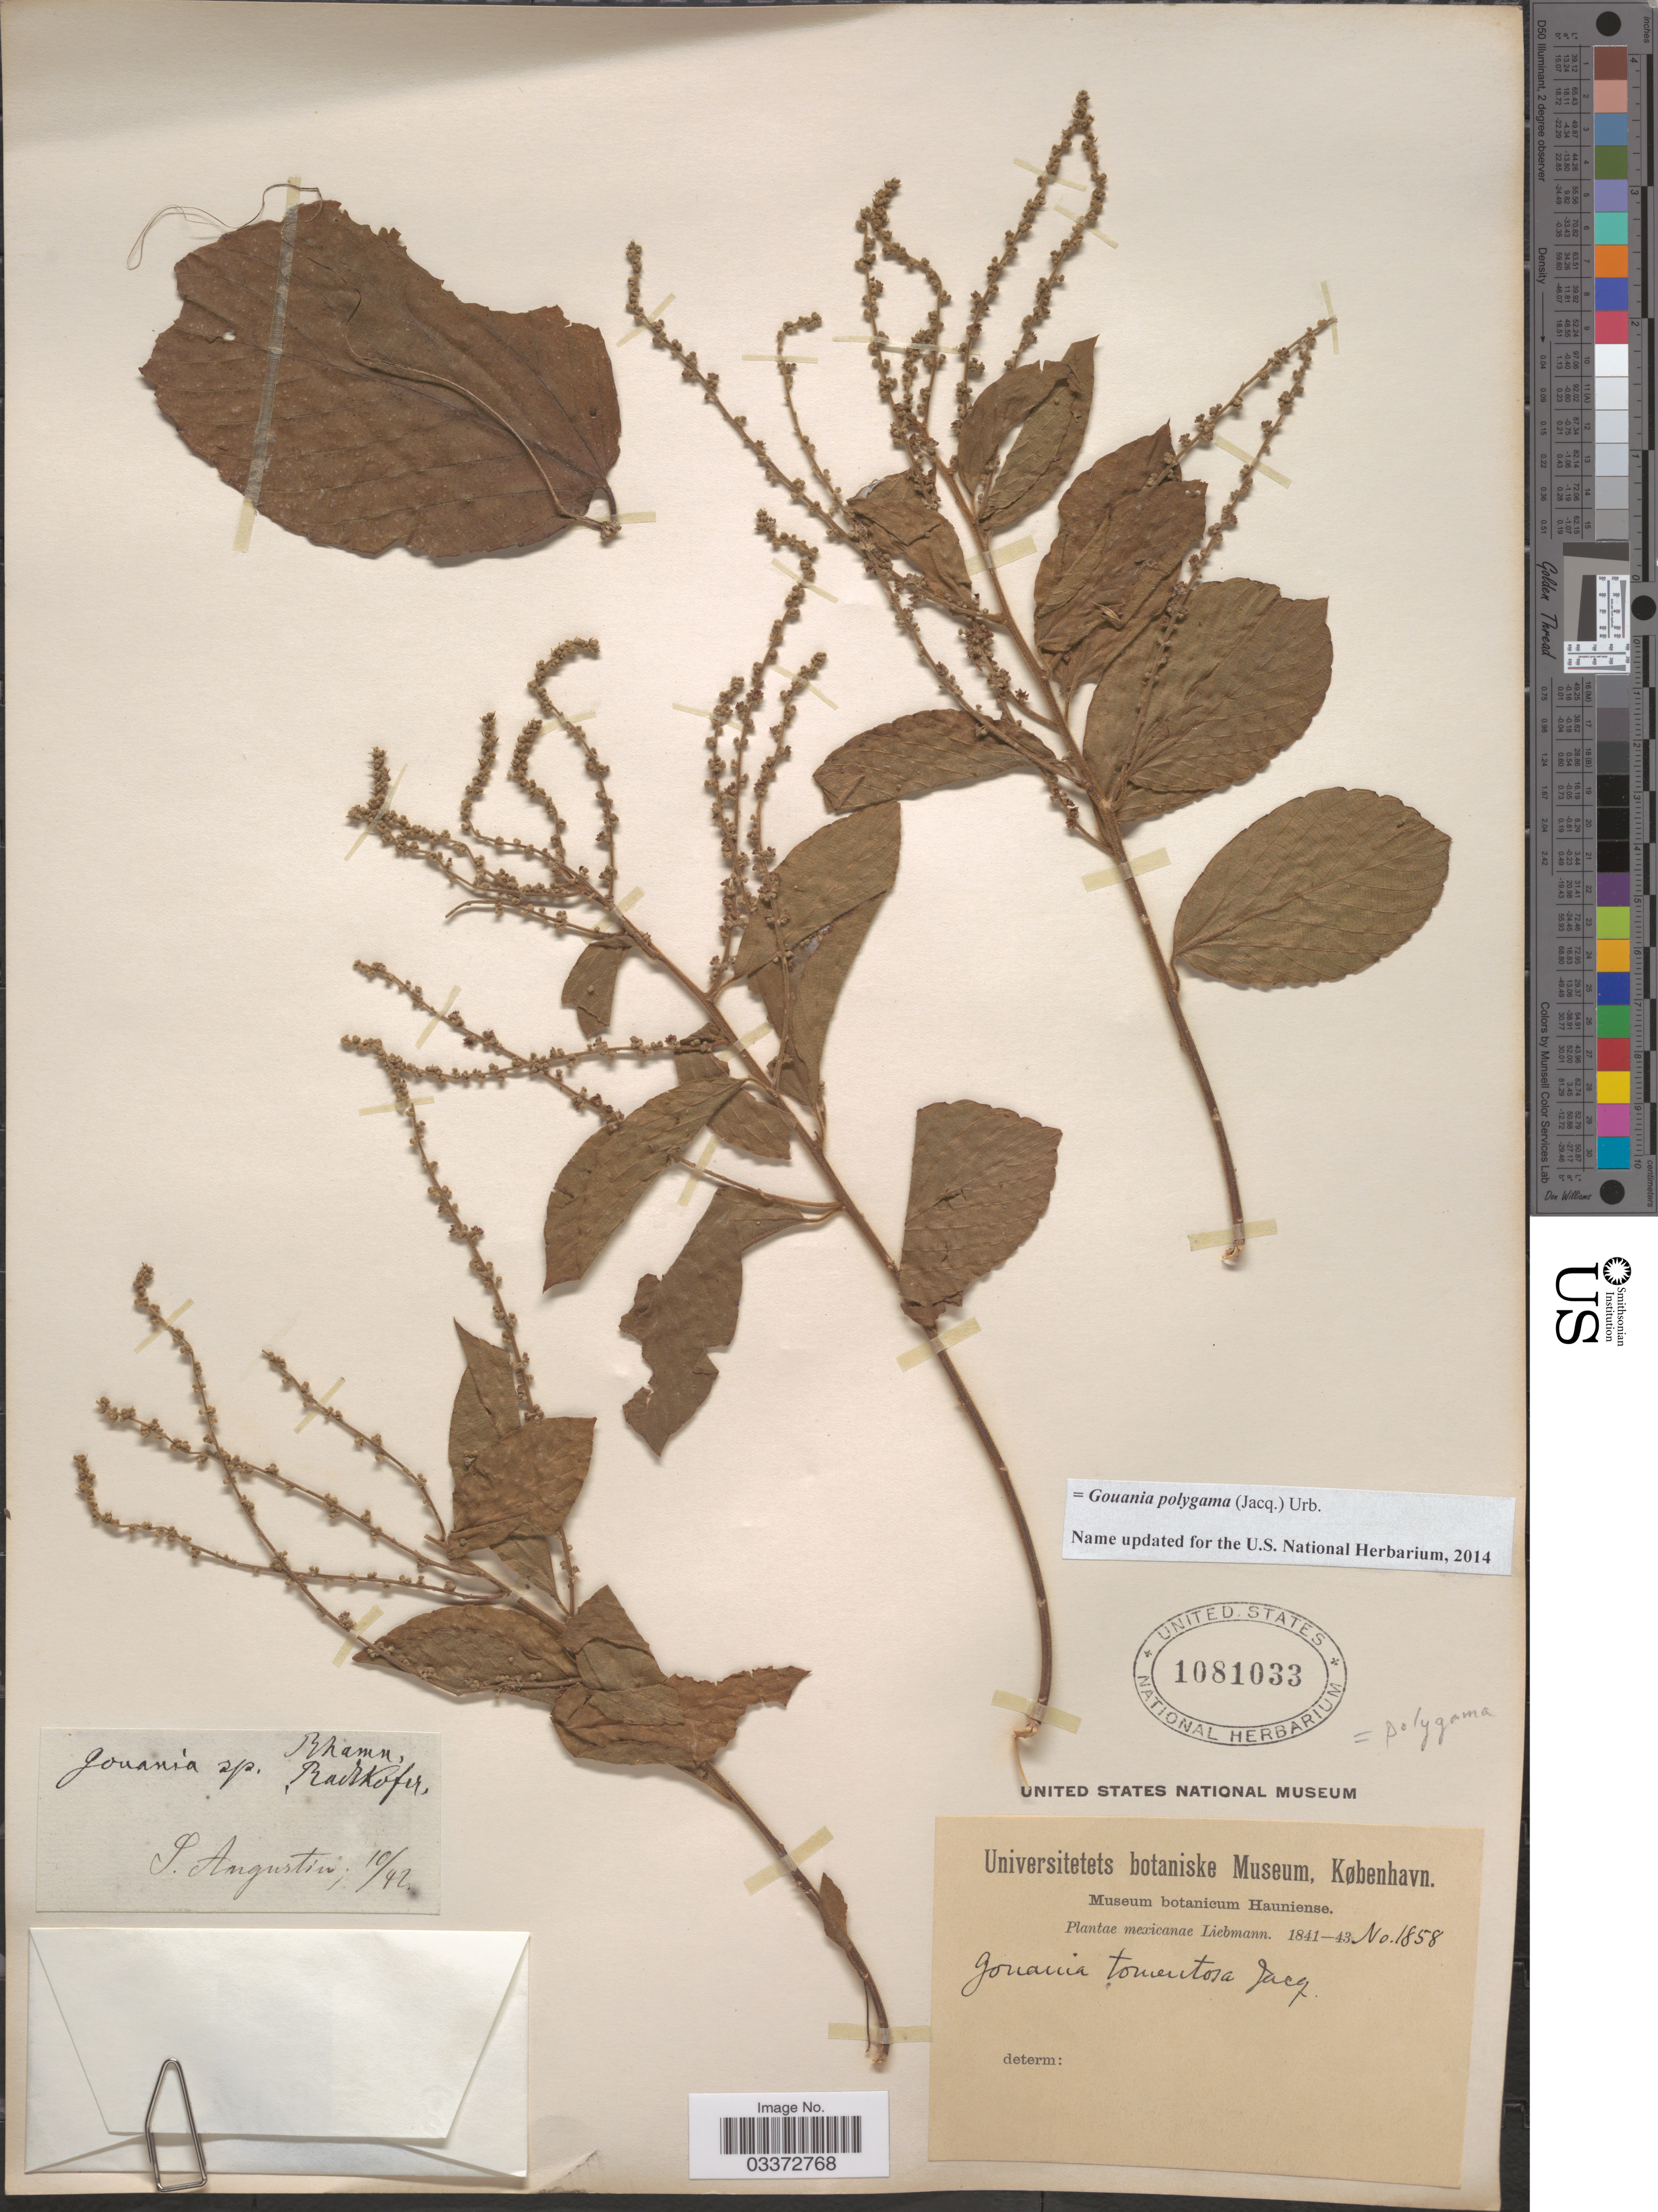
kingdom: Plantae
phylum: Tracheophyta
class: Magnoliopsida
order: Rosales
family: Rhamnaceae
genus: Gouania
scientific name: Gouania polygama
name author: (Jacq.) Urb.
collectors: Liebmann, --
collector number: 1858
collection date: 1842-10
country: Mexico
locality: S. Augustin.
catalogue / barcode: US 1081033